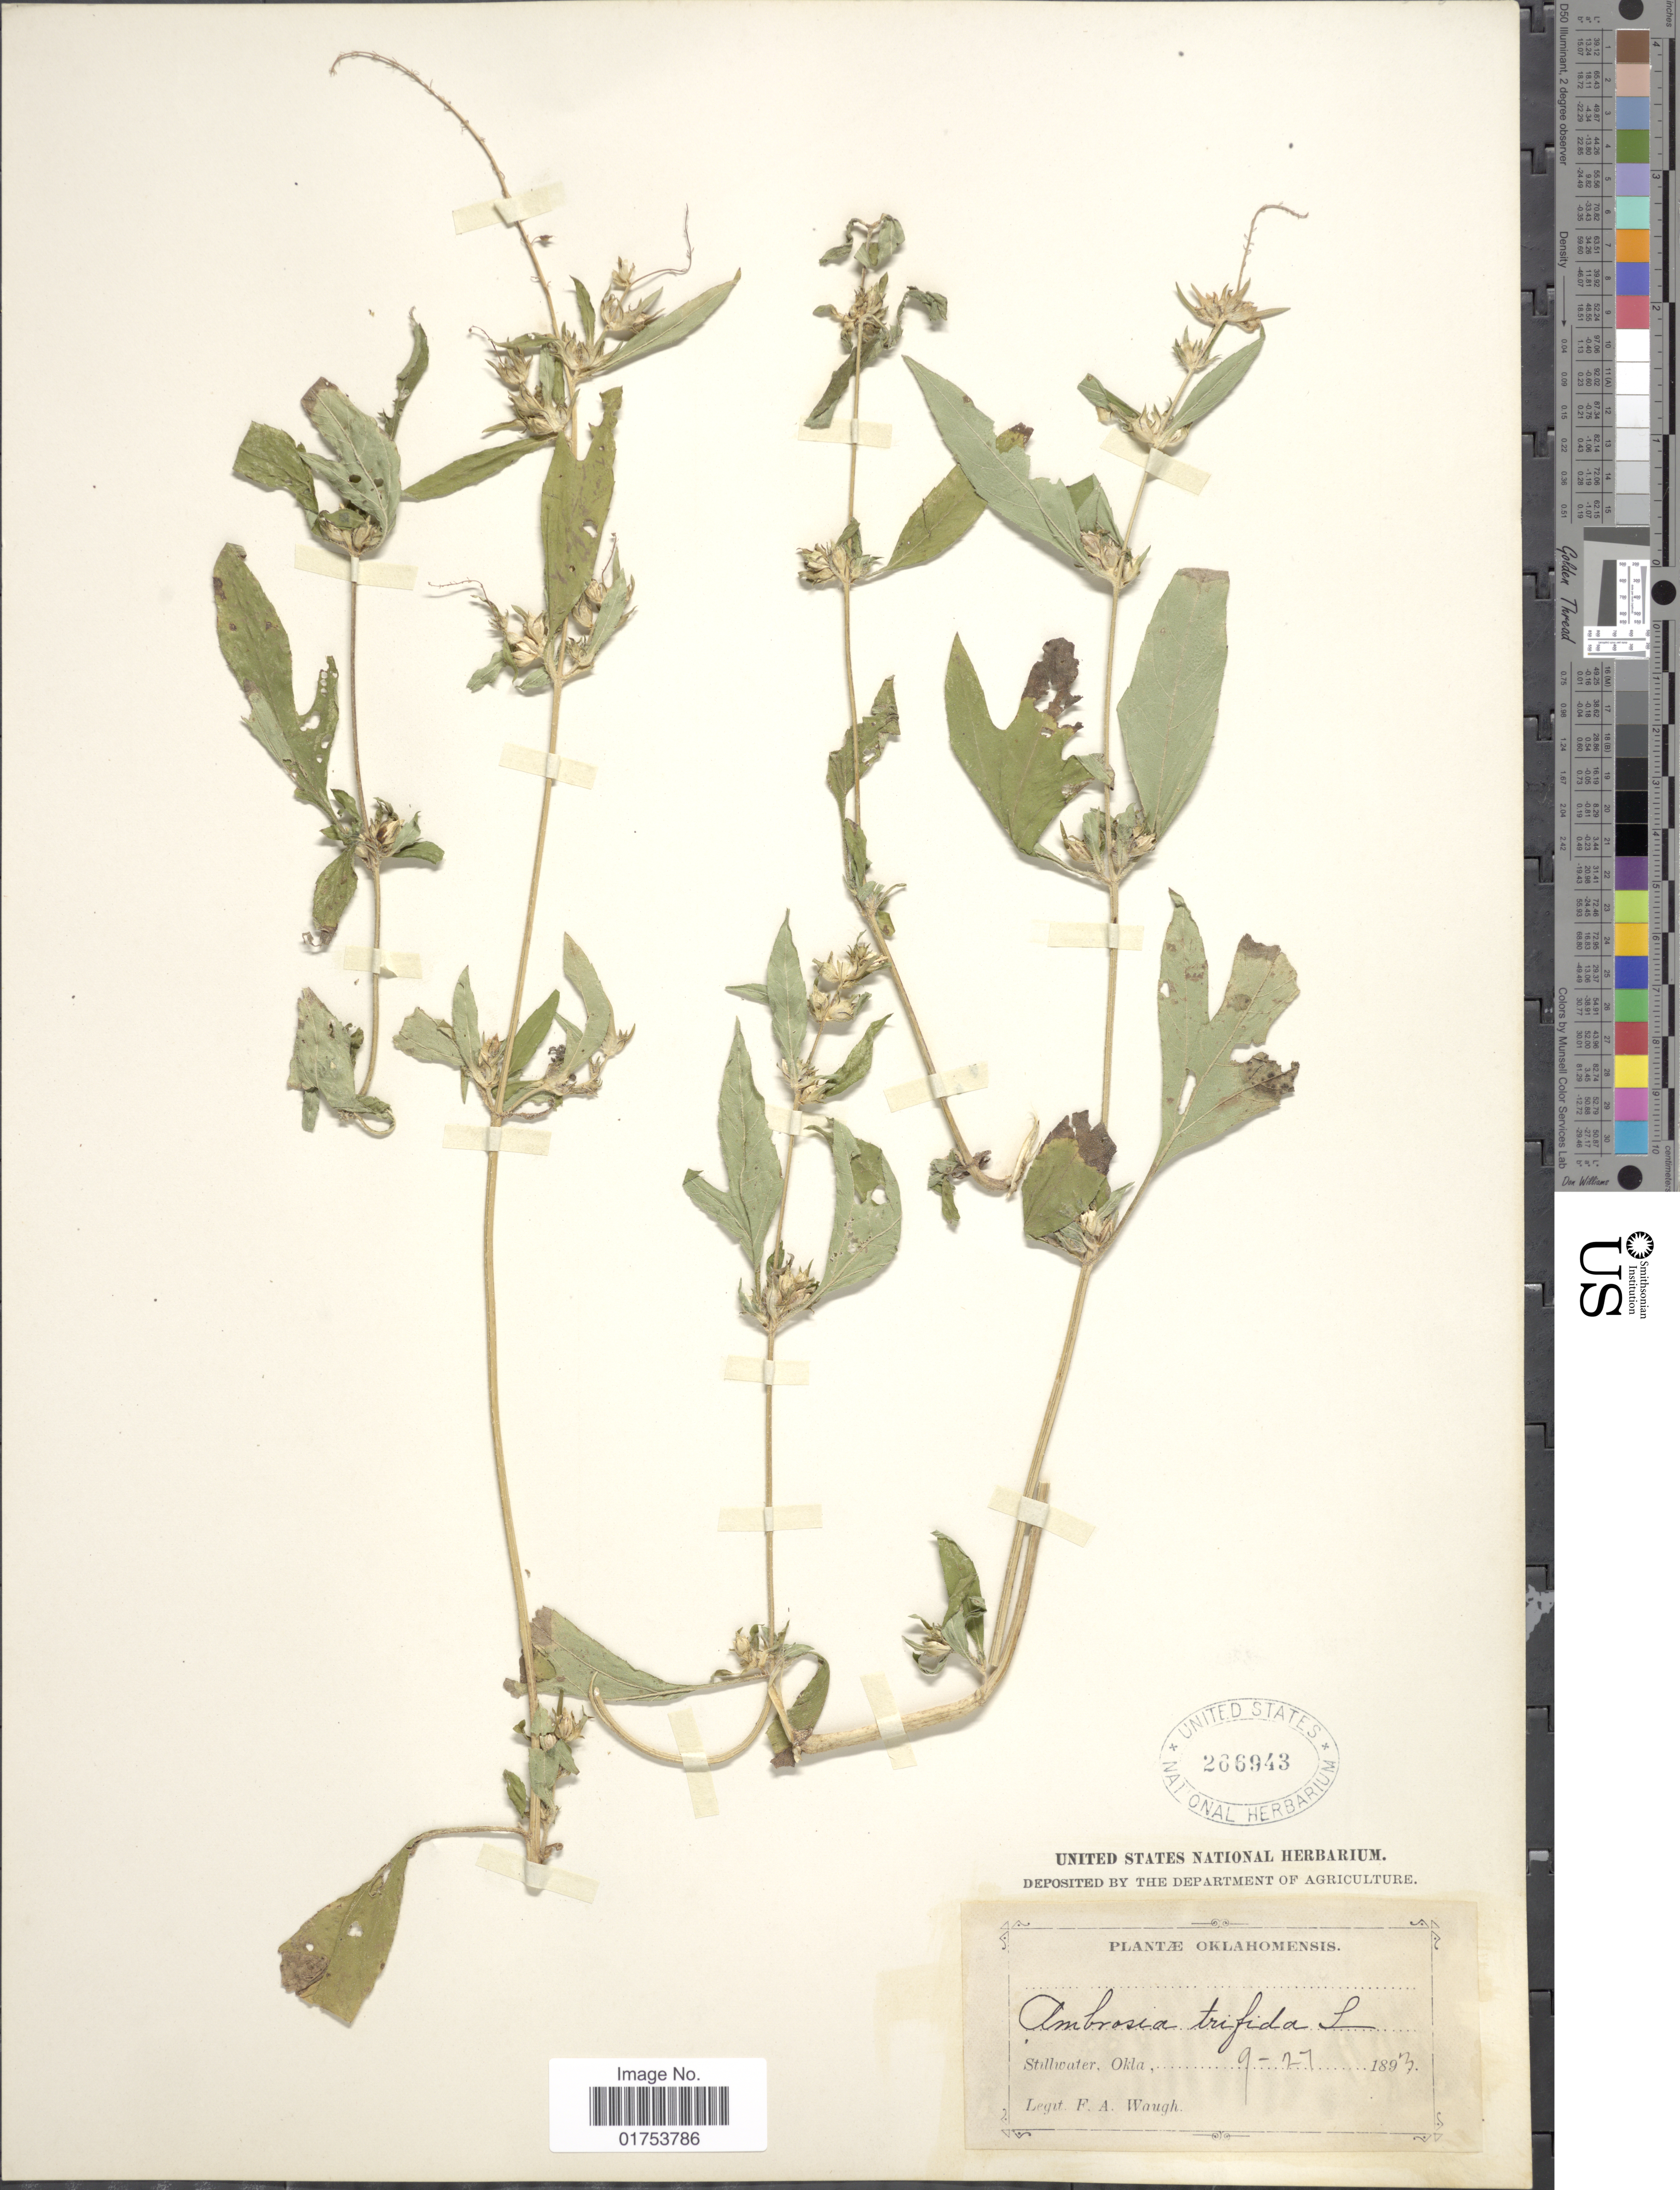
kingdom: Plantae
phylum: Tracheophyta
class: Magnoliopsida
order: Asterales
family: Asteraceae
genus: Ambrosia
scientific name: Ambrosia trifida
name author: L.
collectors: F. Waugh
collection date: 1893-09-27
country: United States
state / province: Oklahoma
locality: Stillwater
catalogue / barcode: US 266943